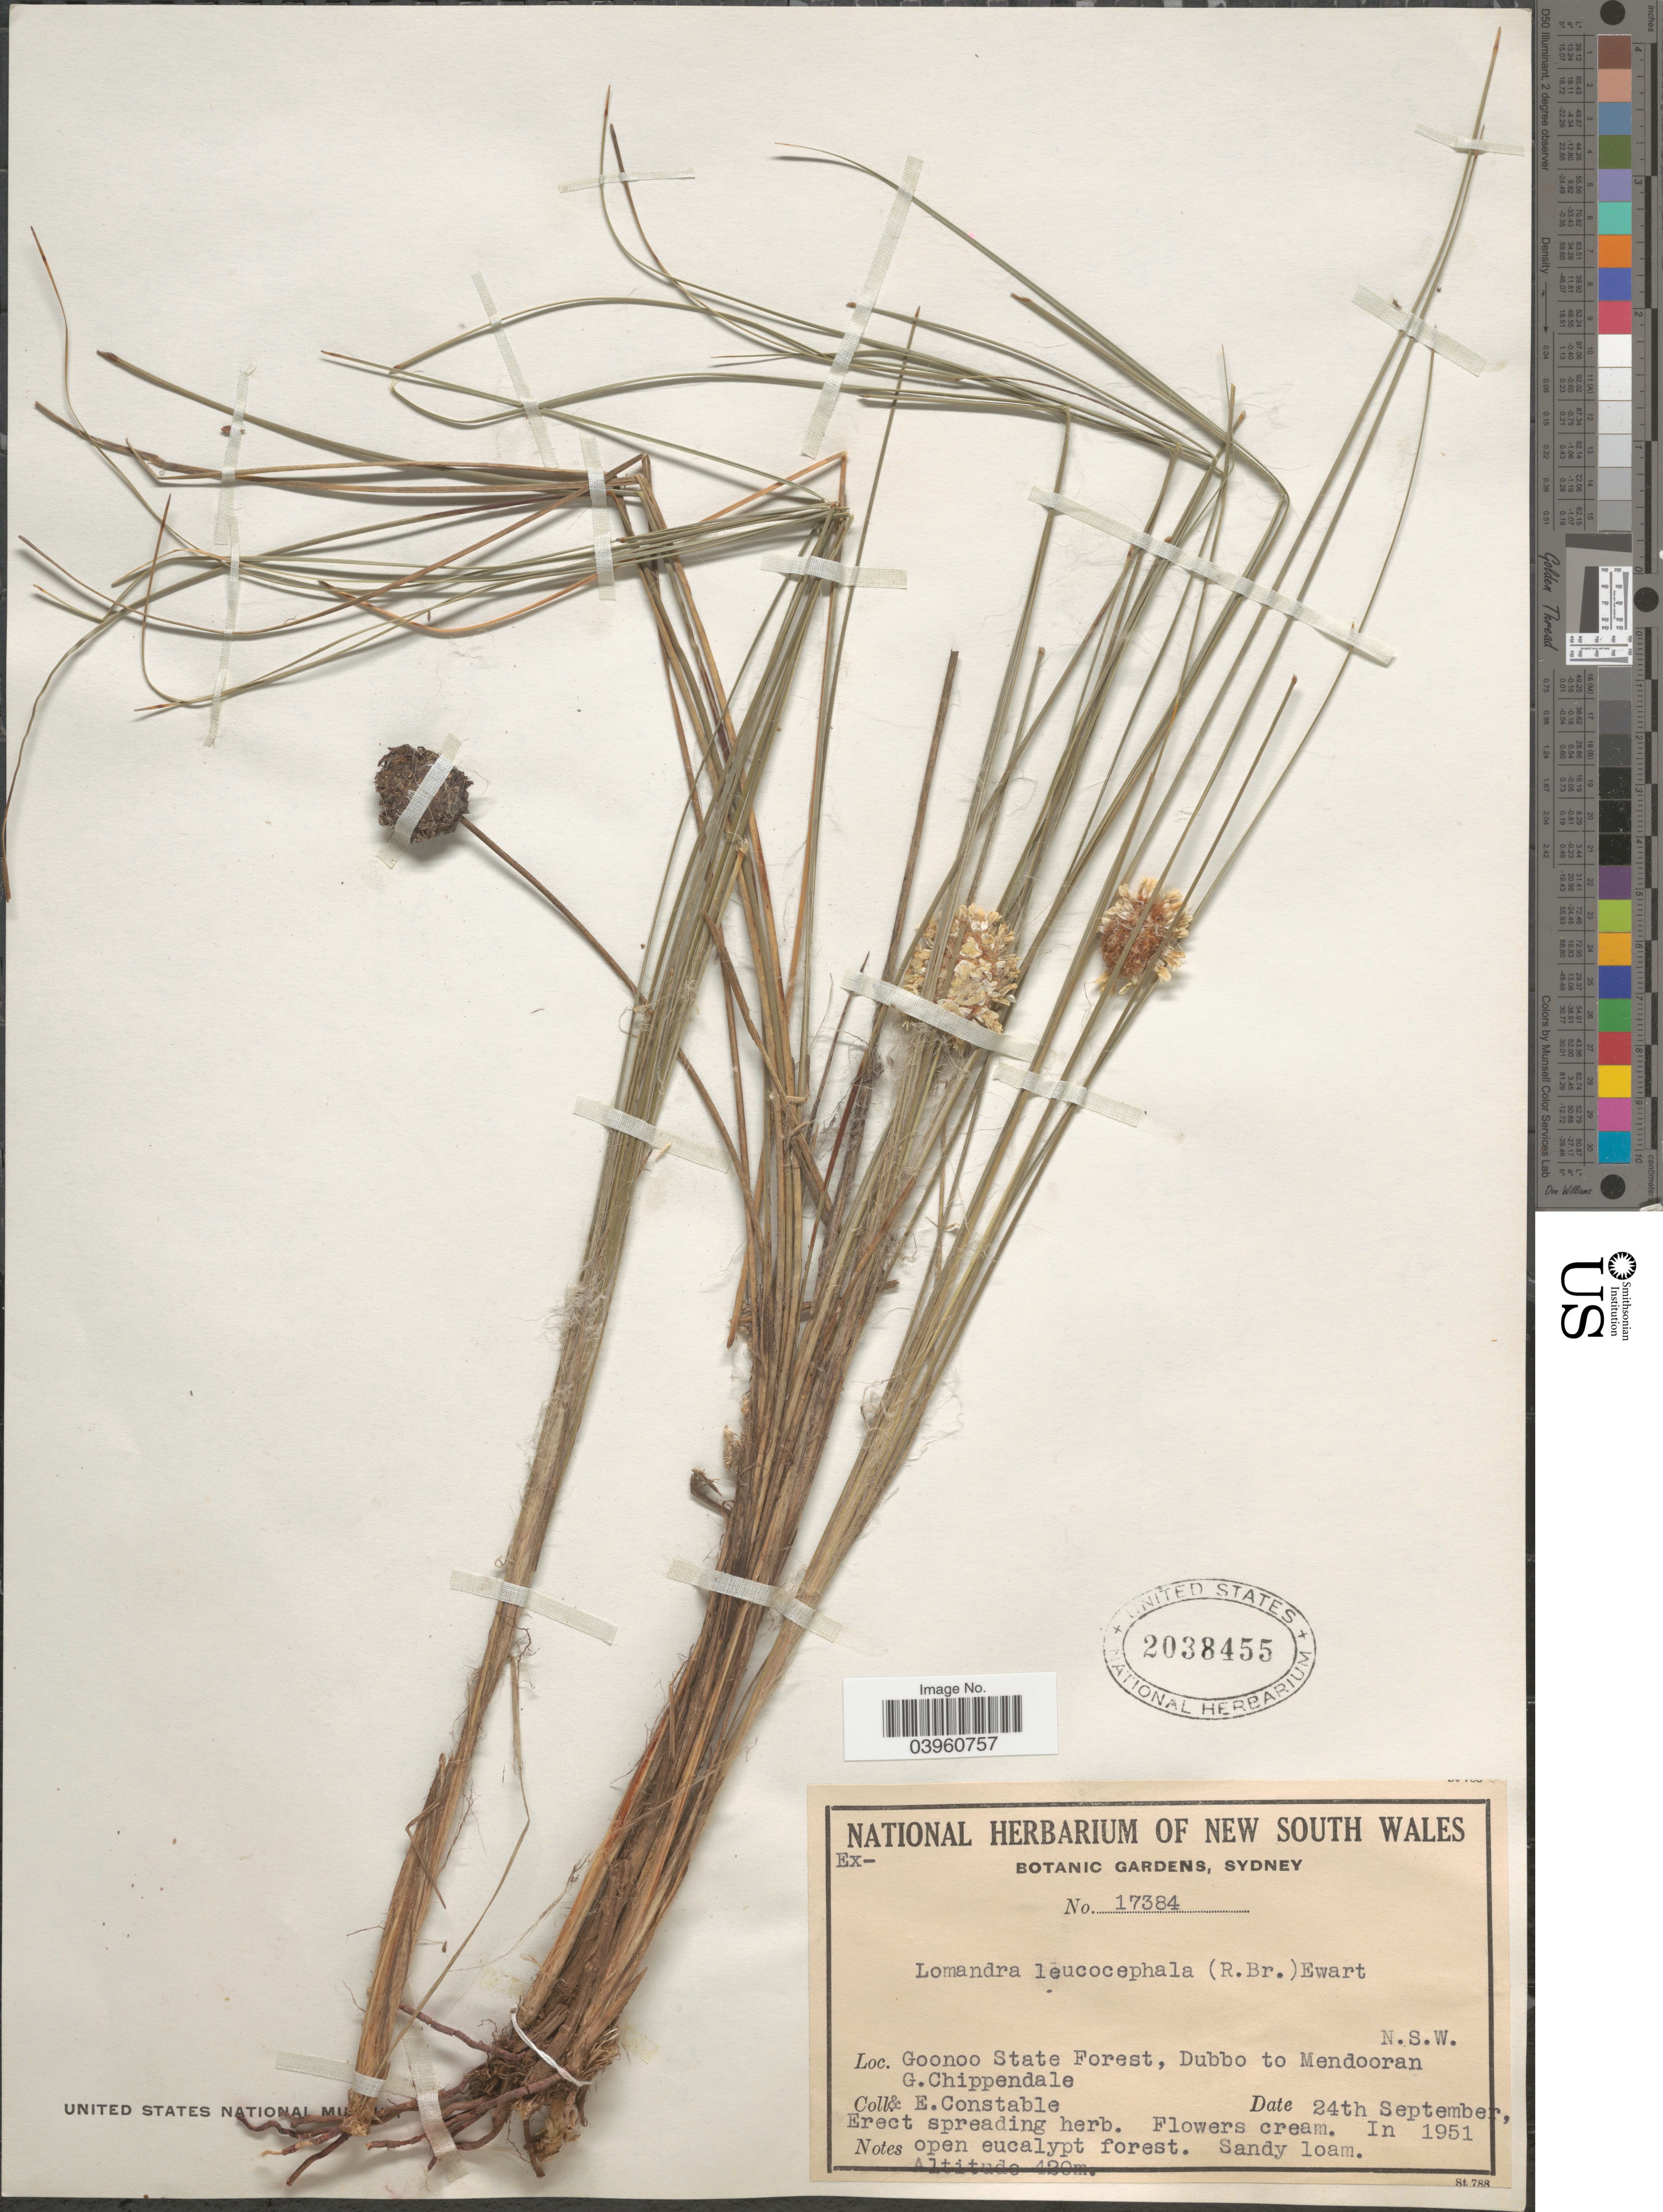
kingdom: Plantae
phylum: Tracheophyta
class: Liliopsida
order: Asparagales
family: Asparagaceae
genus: Lomandra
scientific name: Lomandra leucocephala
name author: (R. Br.) Ewart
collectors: G. Chippendale & E. F. Constable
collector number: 17384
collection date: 1951-09-24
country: Australia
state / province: New South Wales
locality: Goonoo State Forest, Dubbo to Mendooran. N.S.W.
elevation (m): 420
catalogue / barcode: US 2038455